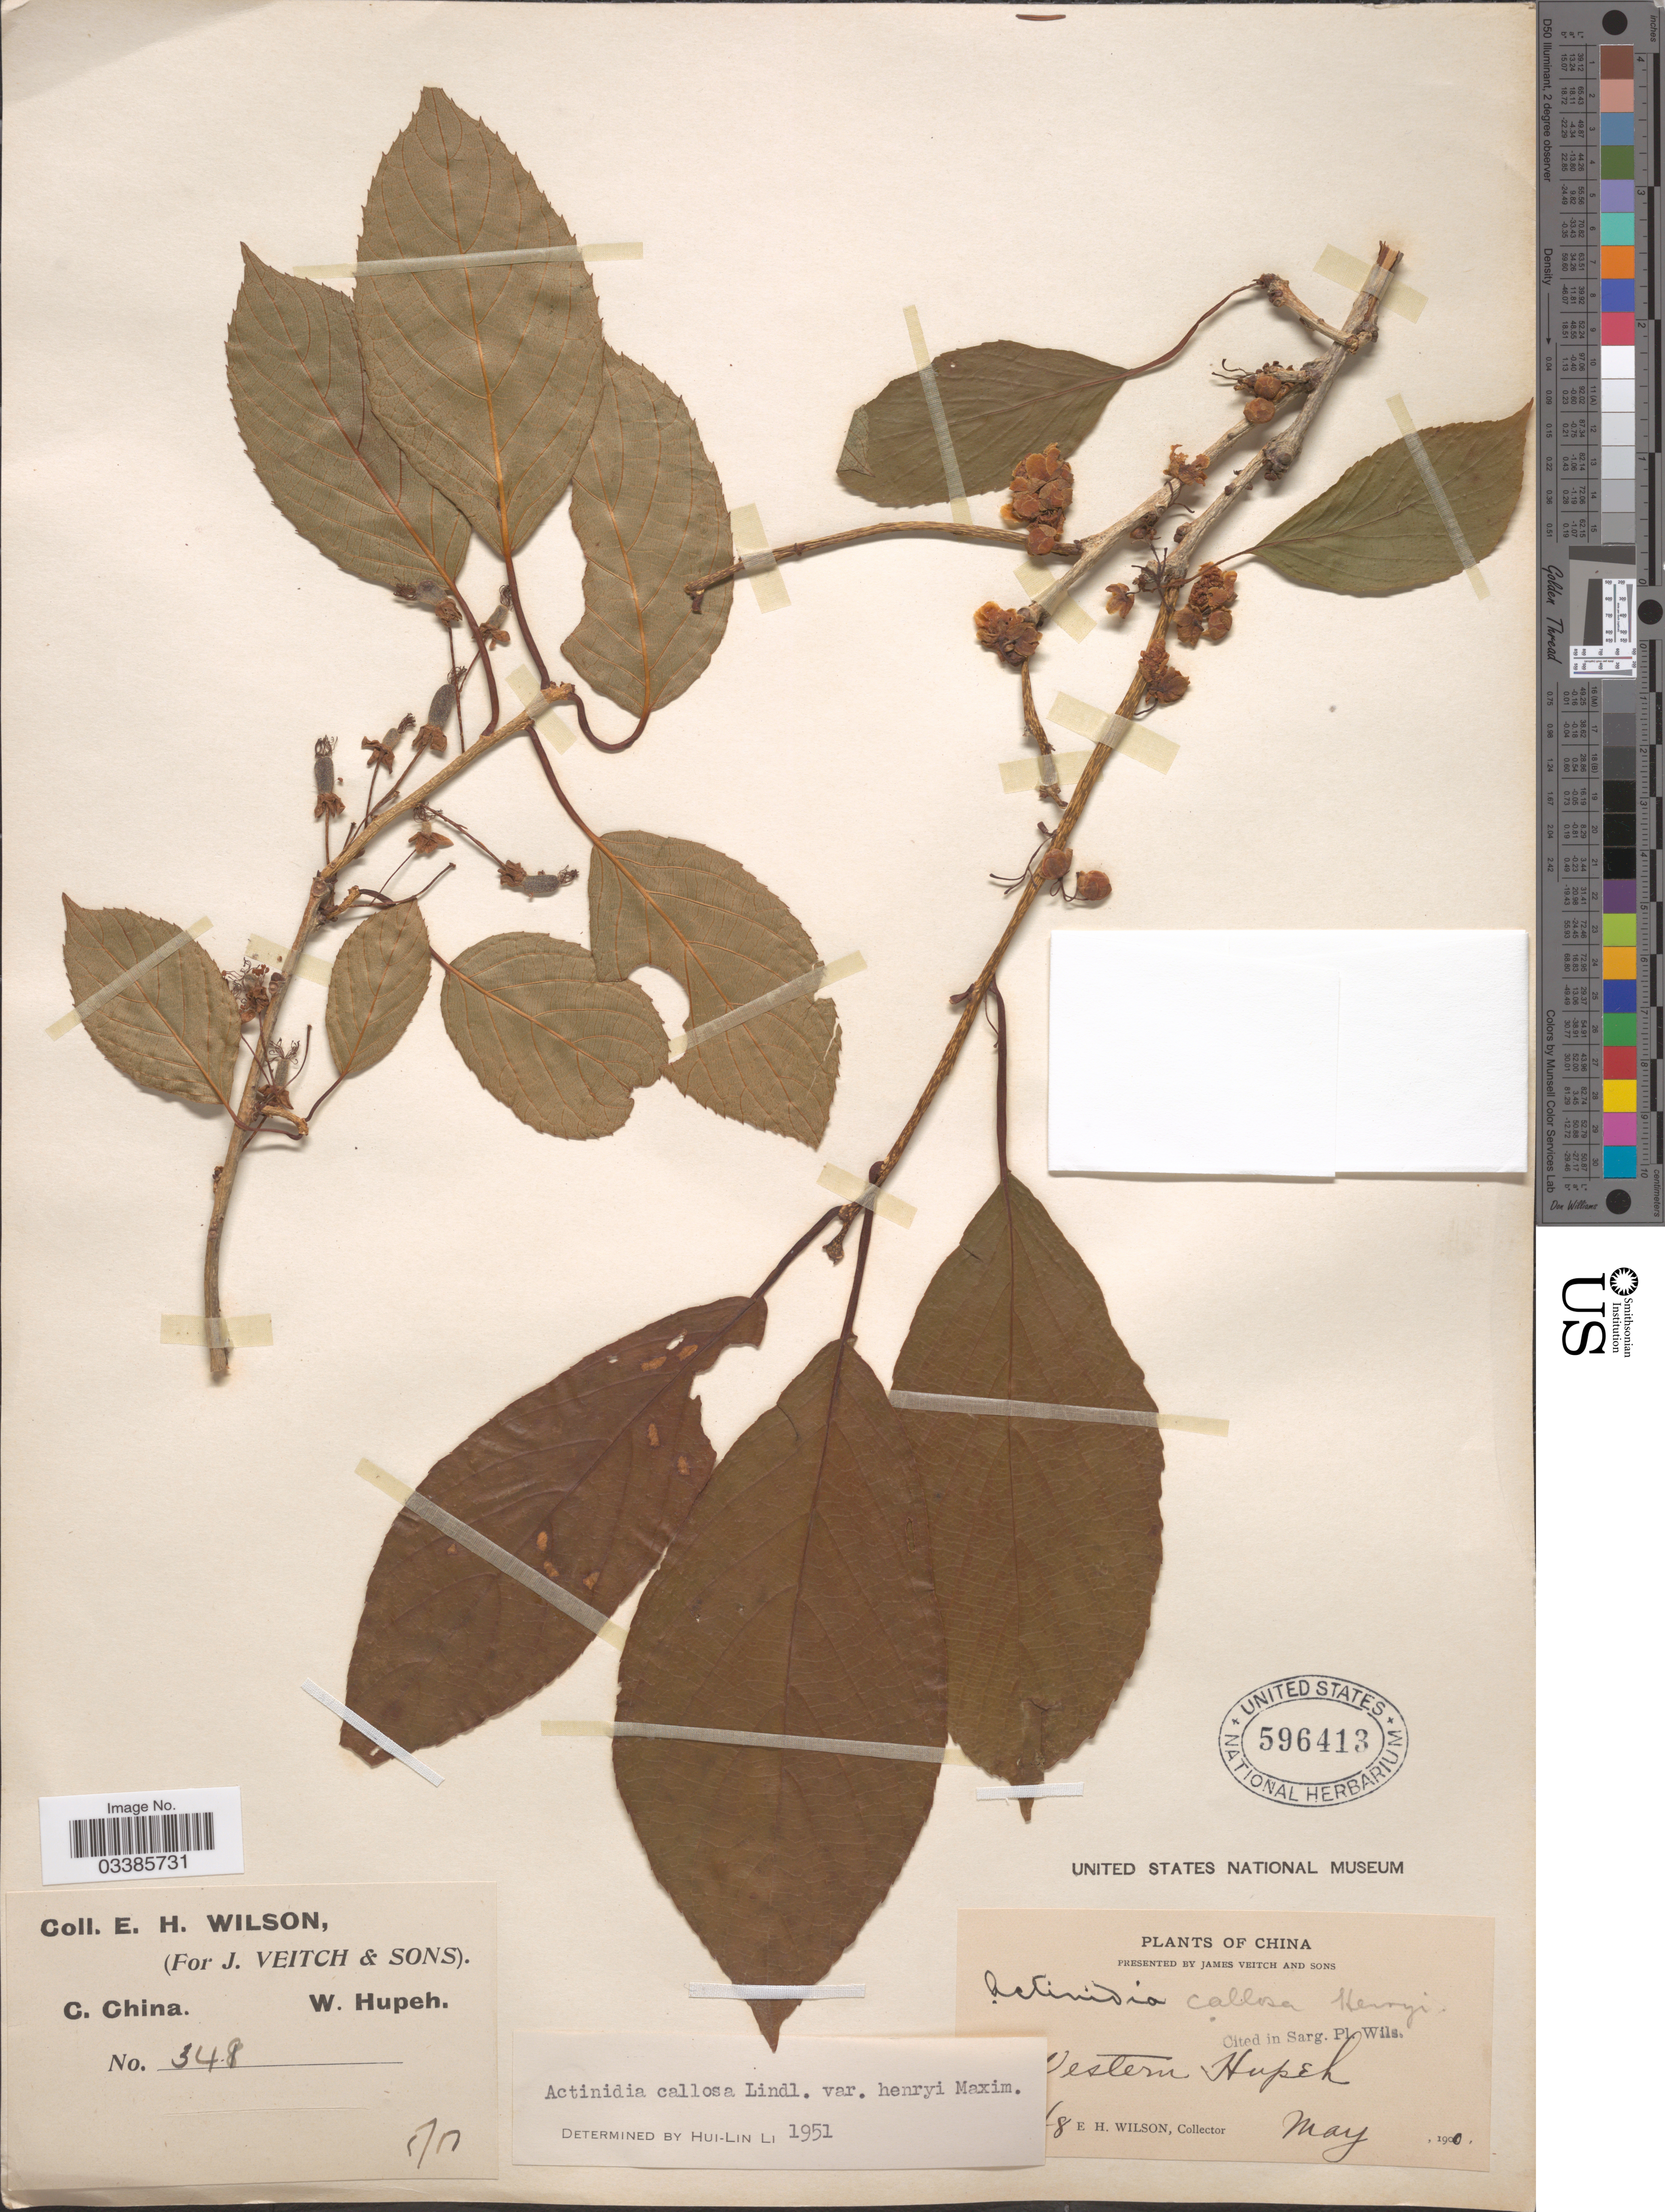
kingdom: Plantae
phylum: Tracheophyta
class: Magnoliopsida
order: Ericales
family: Actinidiaceae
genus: Actinidia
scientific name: Actinidia callosa var. henryi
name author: Maxim.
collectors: E. Wilson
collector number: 348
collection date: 1900-05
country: China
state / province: Hubei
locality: C. China. Western Hupeh.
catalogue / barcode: US 596413